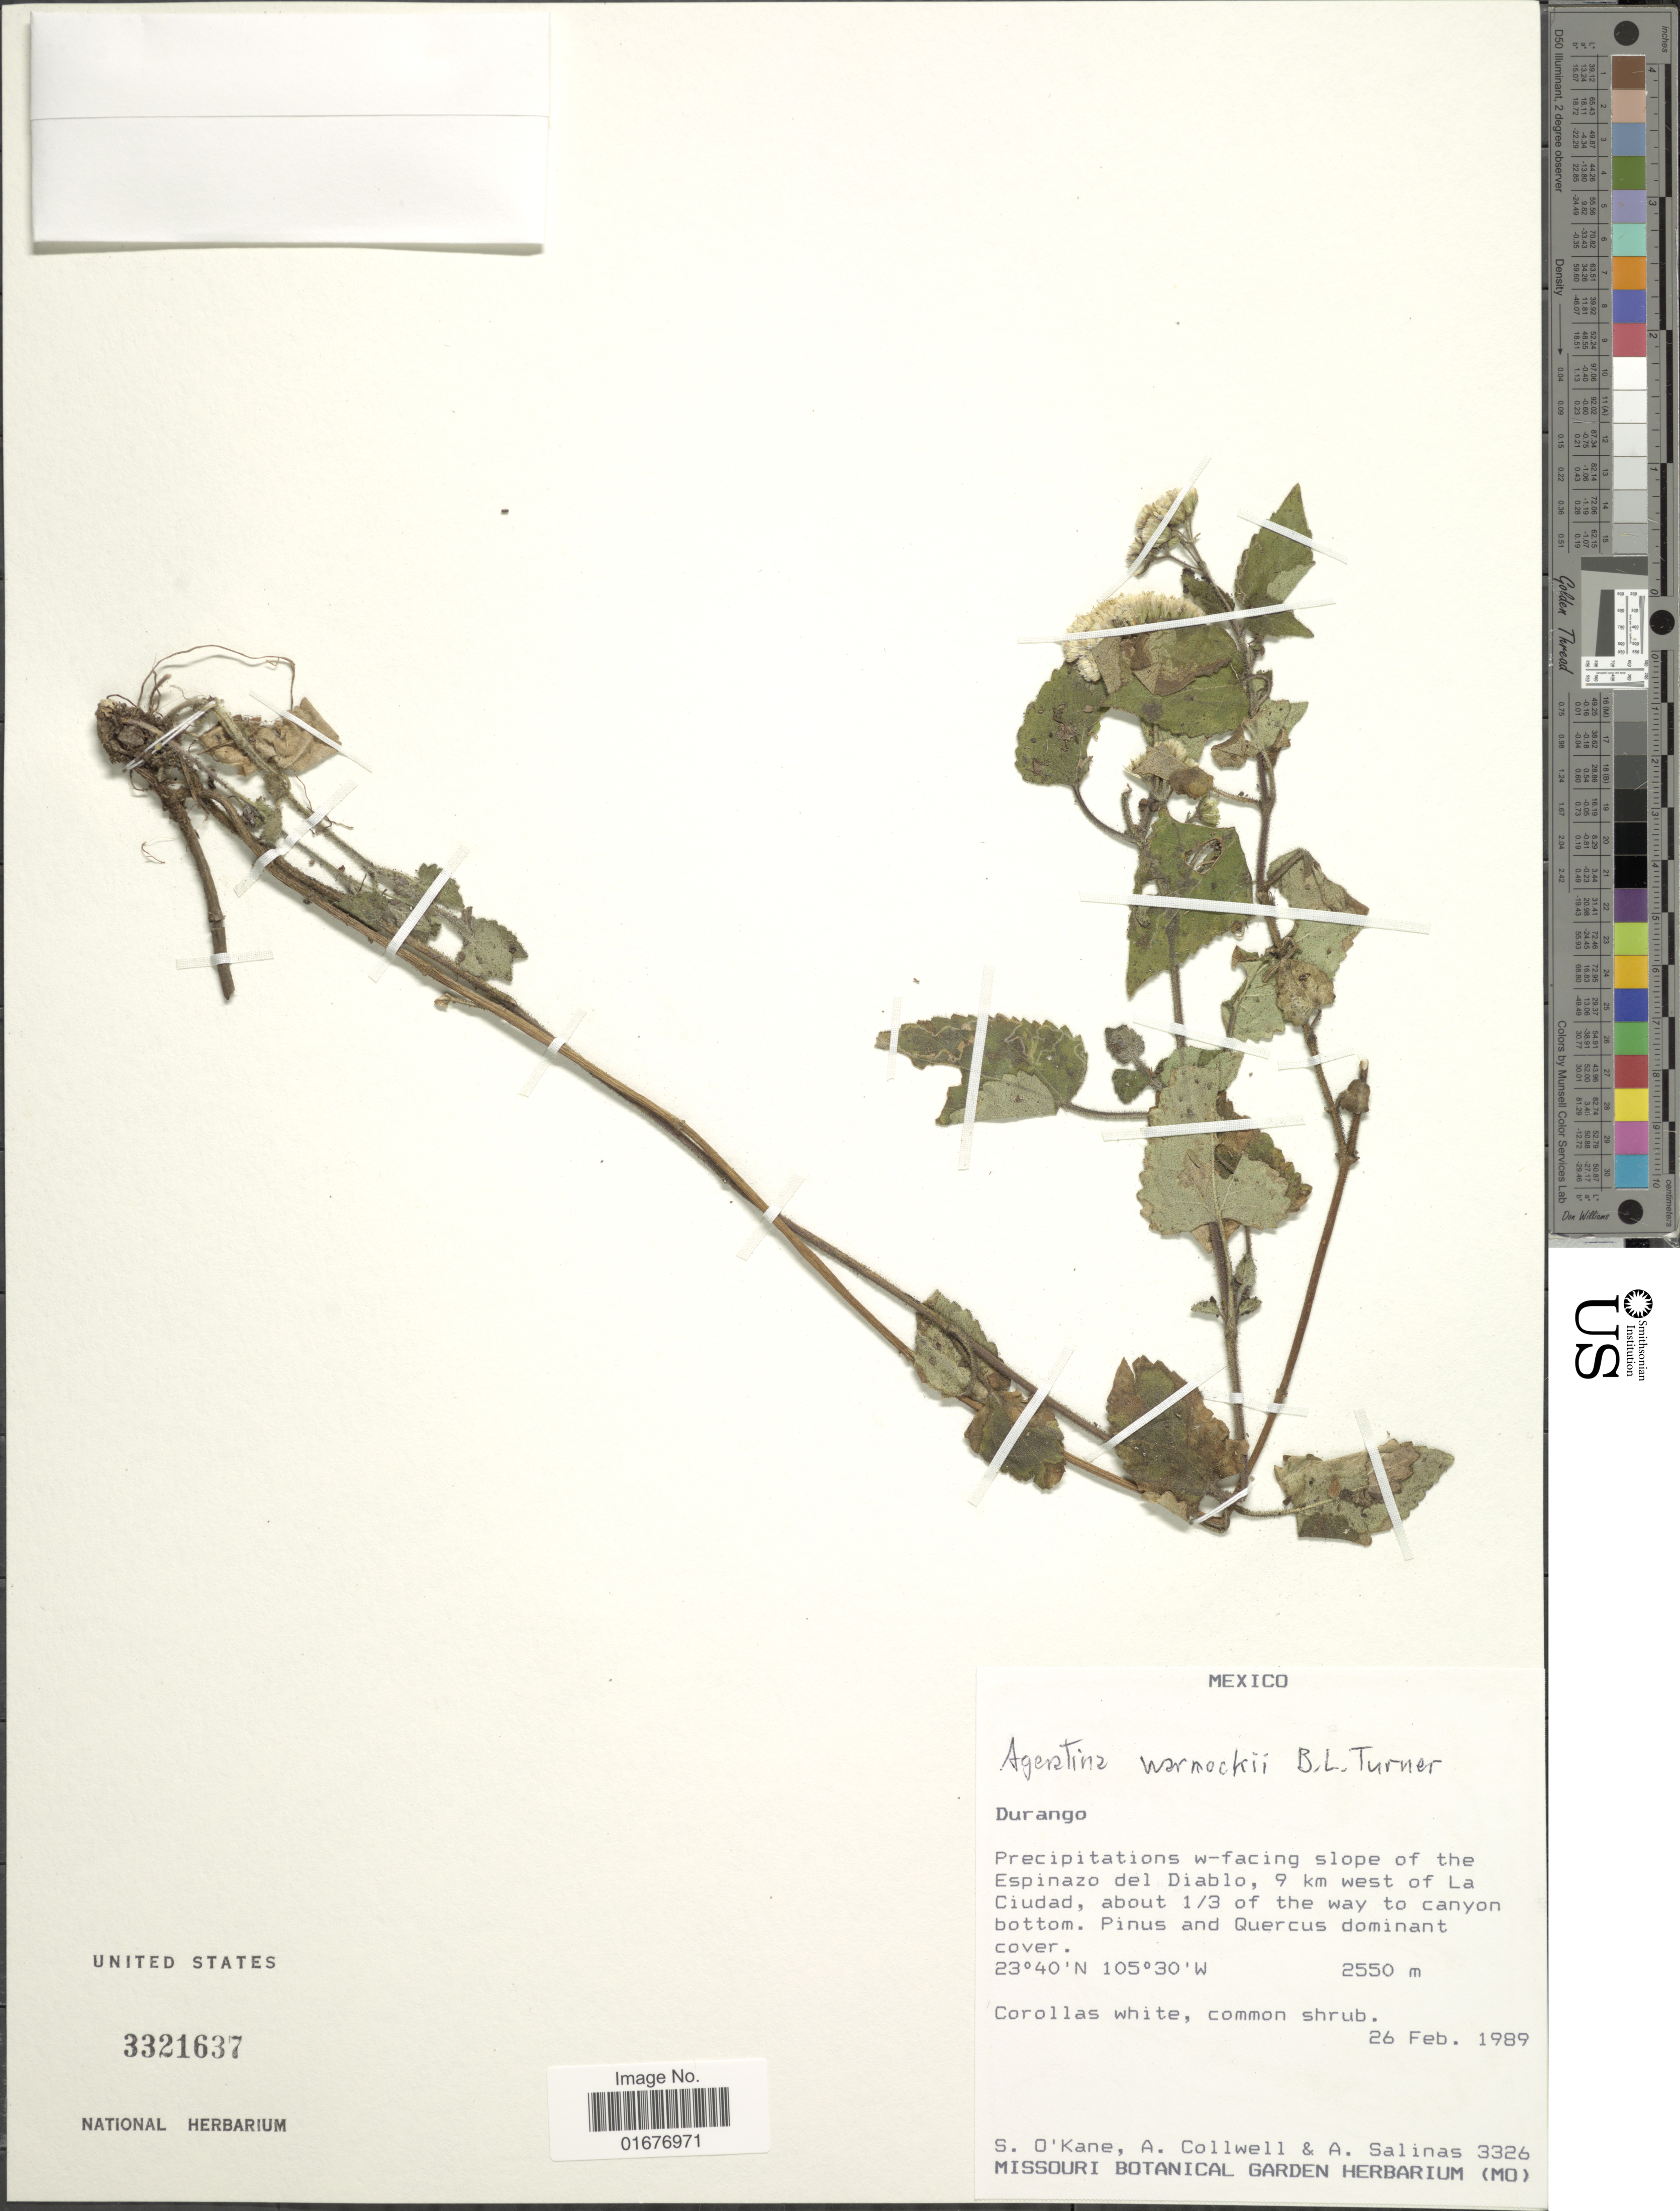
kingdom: Plantae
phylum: Tracheophyta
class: Magnoliopsida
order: Asterales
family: Asteraceae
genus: Ageratina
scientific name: Ageratina warnockii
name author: B.L. Turner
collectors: S. O'Kane, A. Collwell & A. Salinas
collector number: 3326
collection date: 1989-02-26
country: Mexico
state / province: Durango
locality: Precipitations w-facing slope of Espinazo del Diablo, 9 km west of La Ciudad, about 1/3 of the way to canyon bottom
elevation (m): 2550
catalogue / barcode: US 3321637